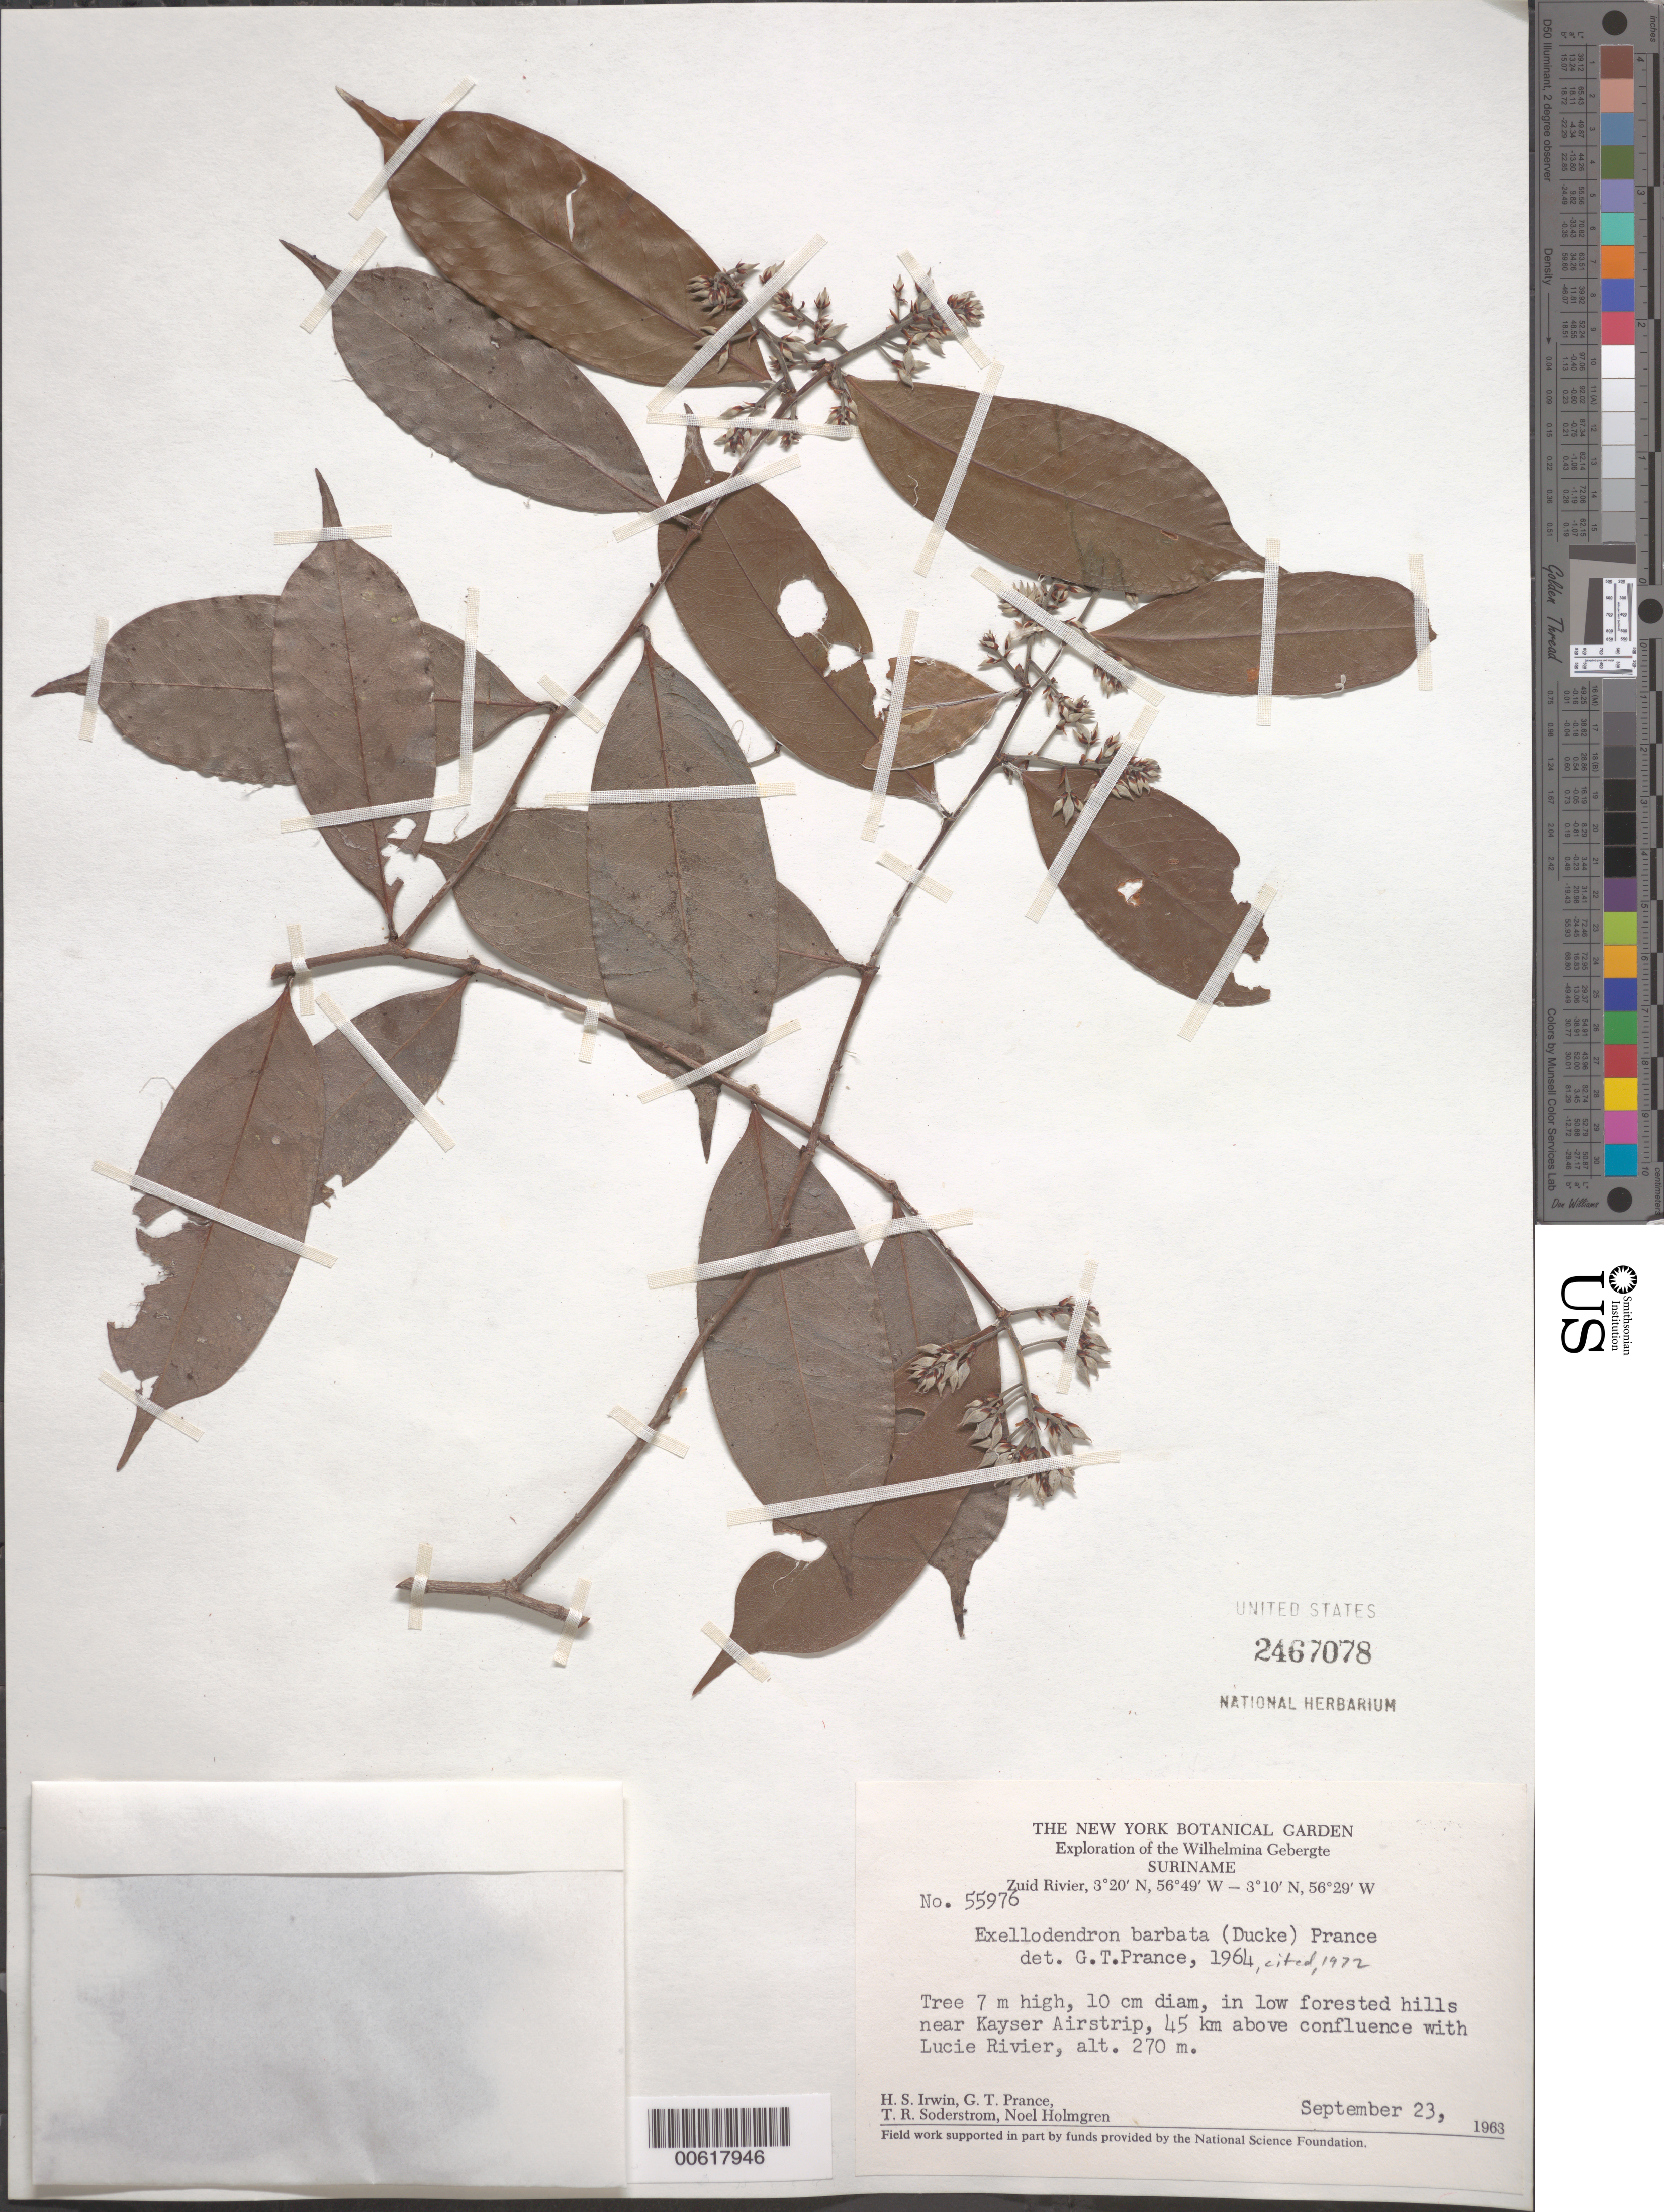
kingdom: Plantae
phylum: Tracheophyta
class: Magnoliopsida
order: Malpighiales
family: Chrysobalanaceae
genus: Exellodendron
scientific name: Exellodendron barbatum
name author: (Ducke) Prance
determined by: Prance, G. T.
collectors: H. Irwin, G. T. Prance, T. R. Soderstrom & N. H. Holmgren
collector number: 55976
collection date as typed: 23-Sep-63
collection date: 1963-09-23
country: Suriname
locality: Kayser Airstrip, Zuid R., 45 km above confl. with Lucie R., Wilhelmina Gebergte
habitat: Low forested hills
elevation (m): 270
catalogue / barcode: US 2467078